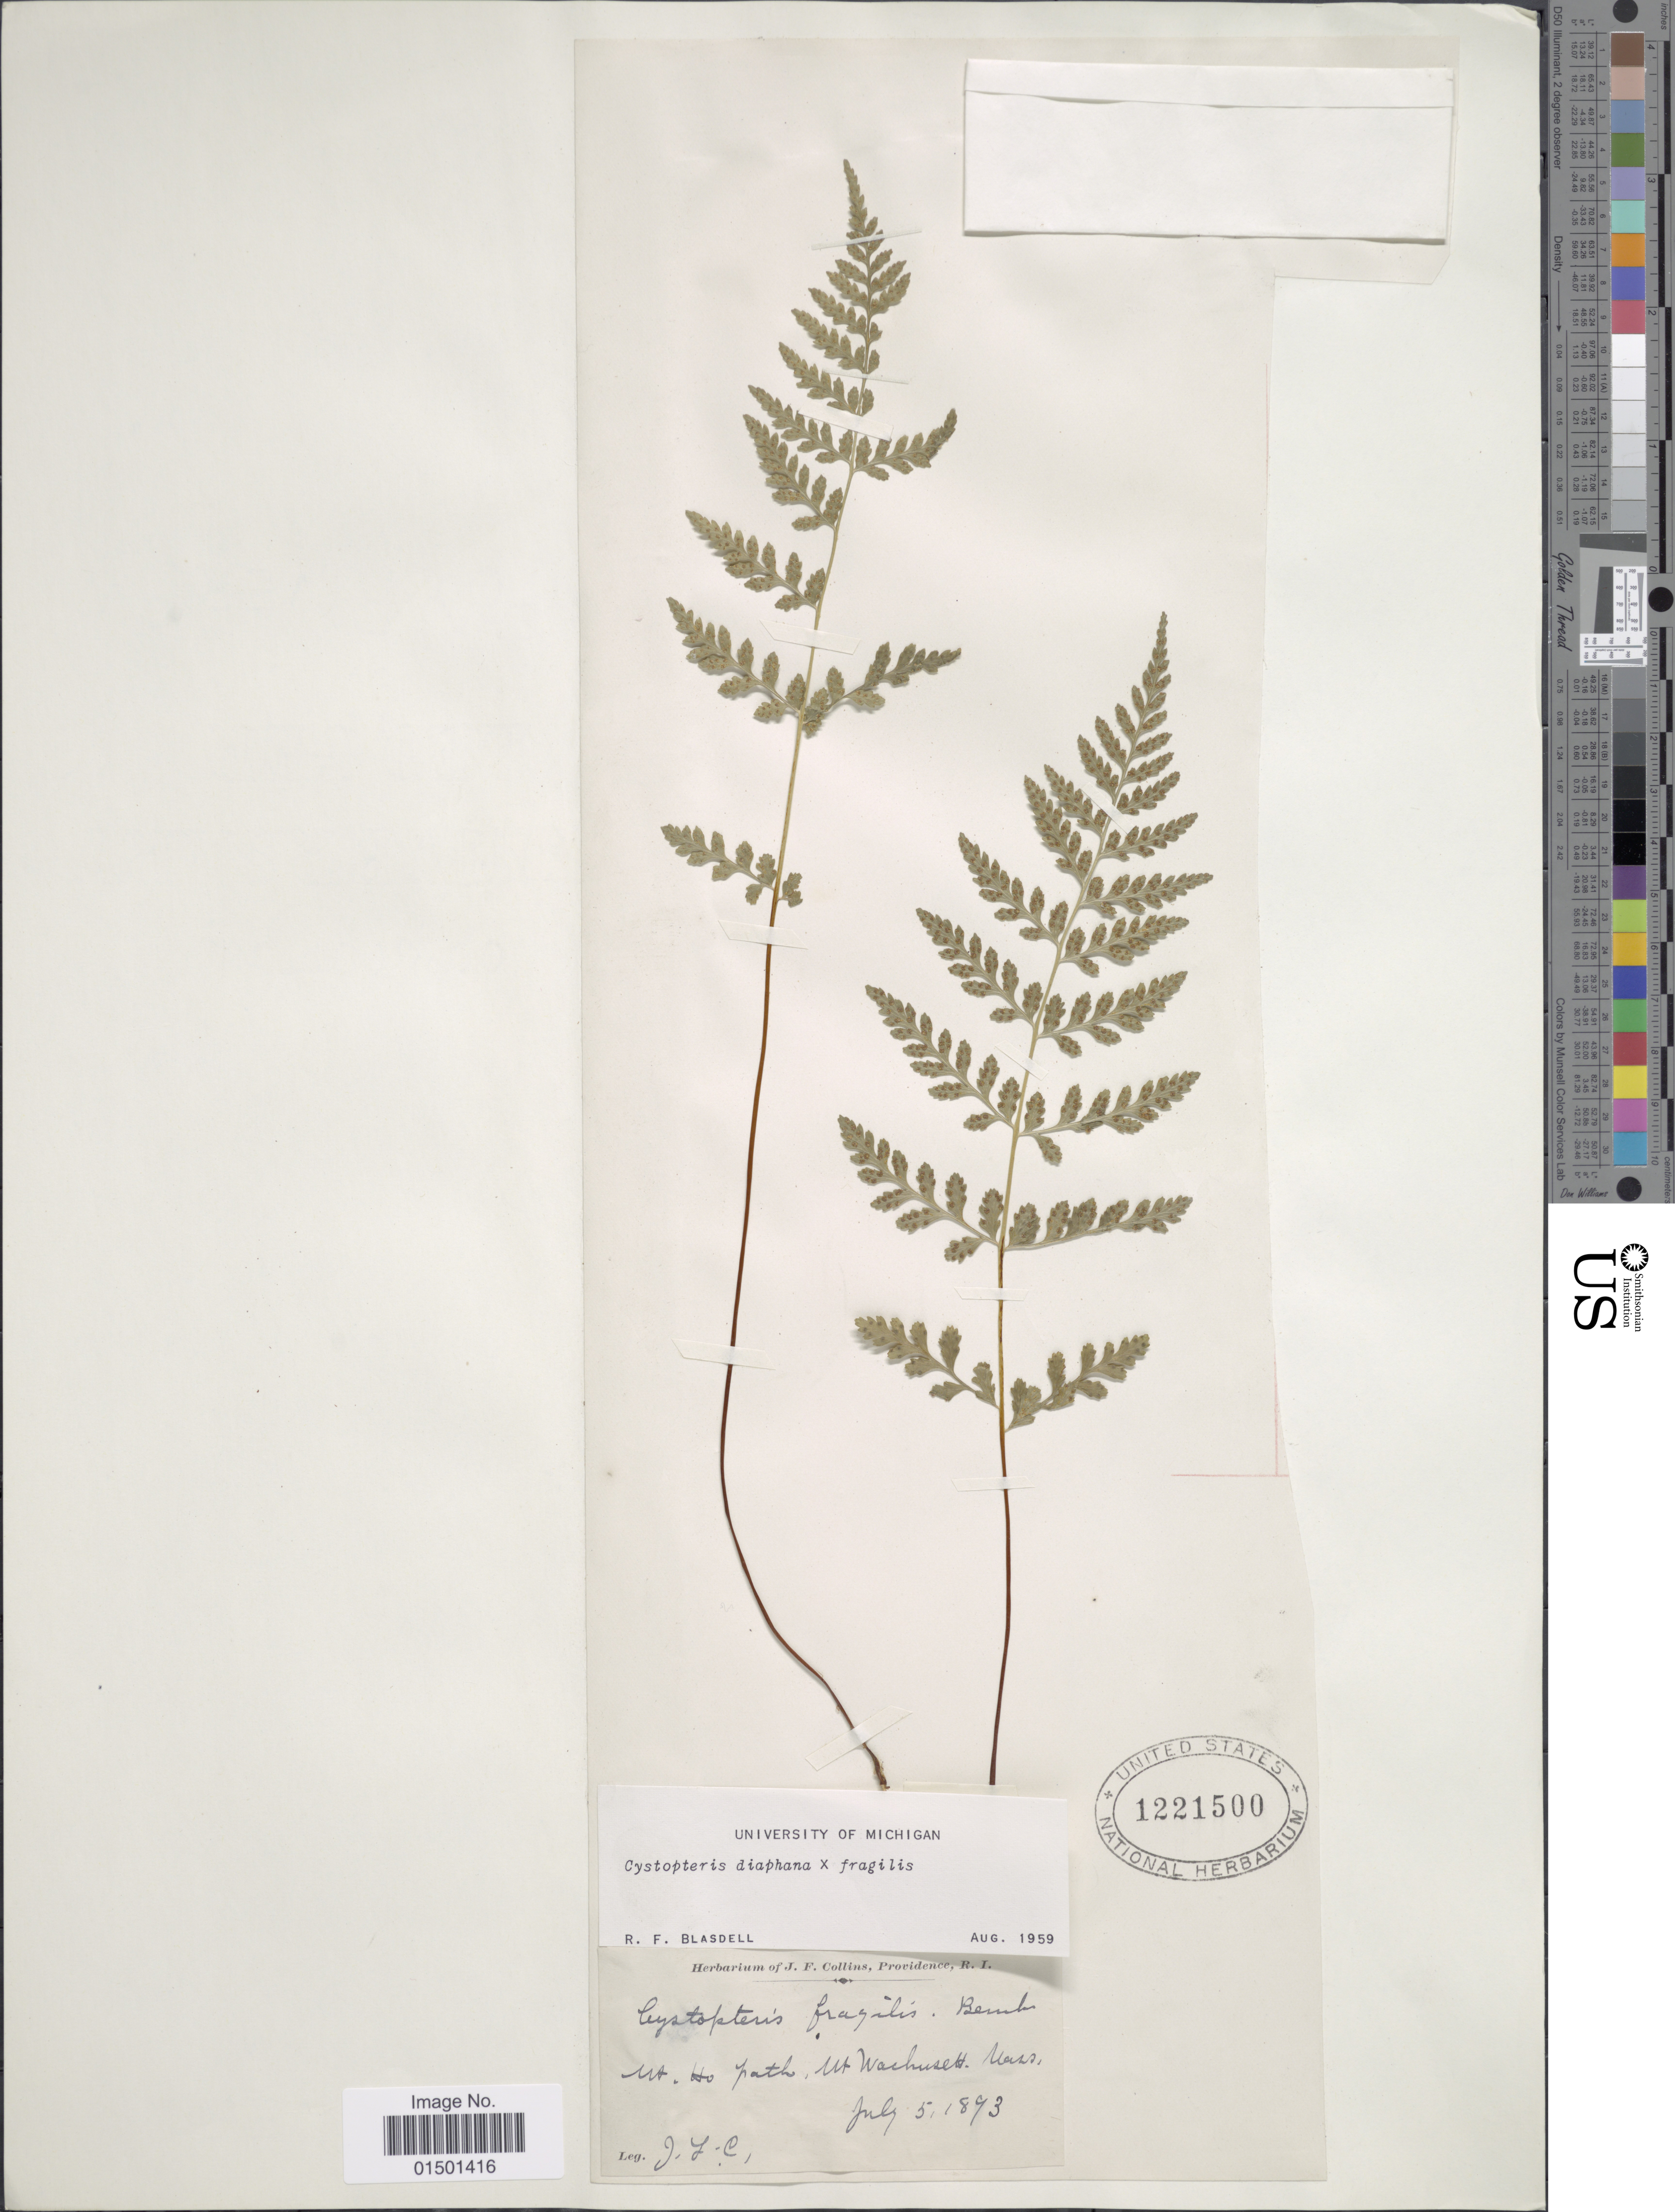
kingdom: Plantae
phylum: Tracheophyta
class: Polypodiopsida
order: Polypodiales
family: Cystopteridaceae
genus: Cystopteris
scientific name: Cystopteris diaphana x C. fragilis (L.) Bernh.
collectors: J. Collins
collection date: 1893-07-05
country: United States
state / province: Massachusetts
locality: Mt. Ho path, Mt. Wachusett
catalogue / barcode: US 12211500